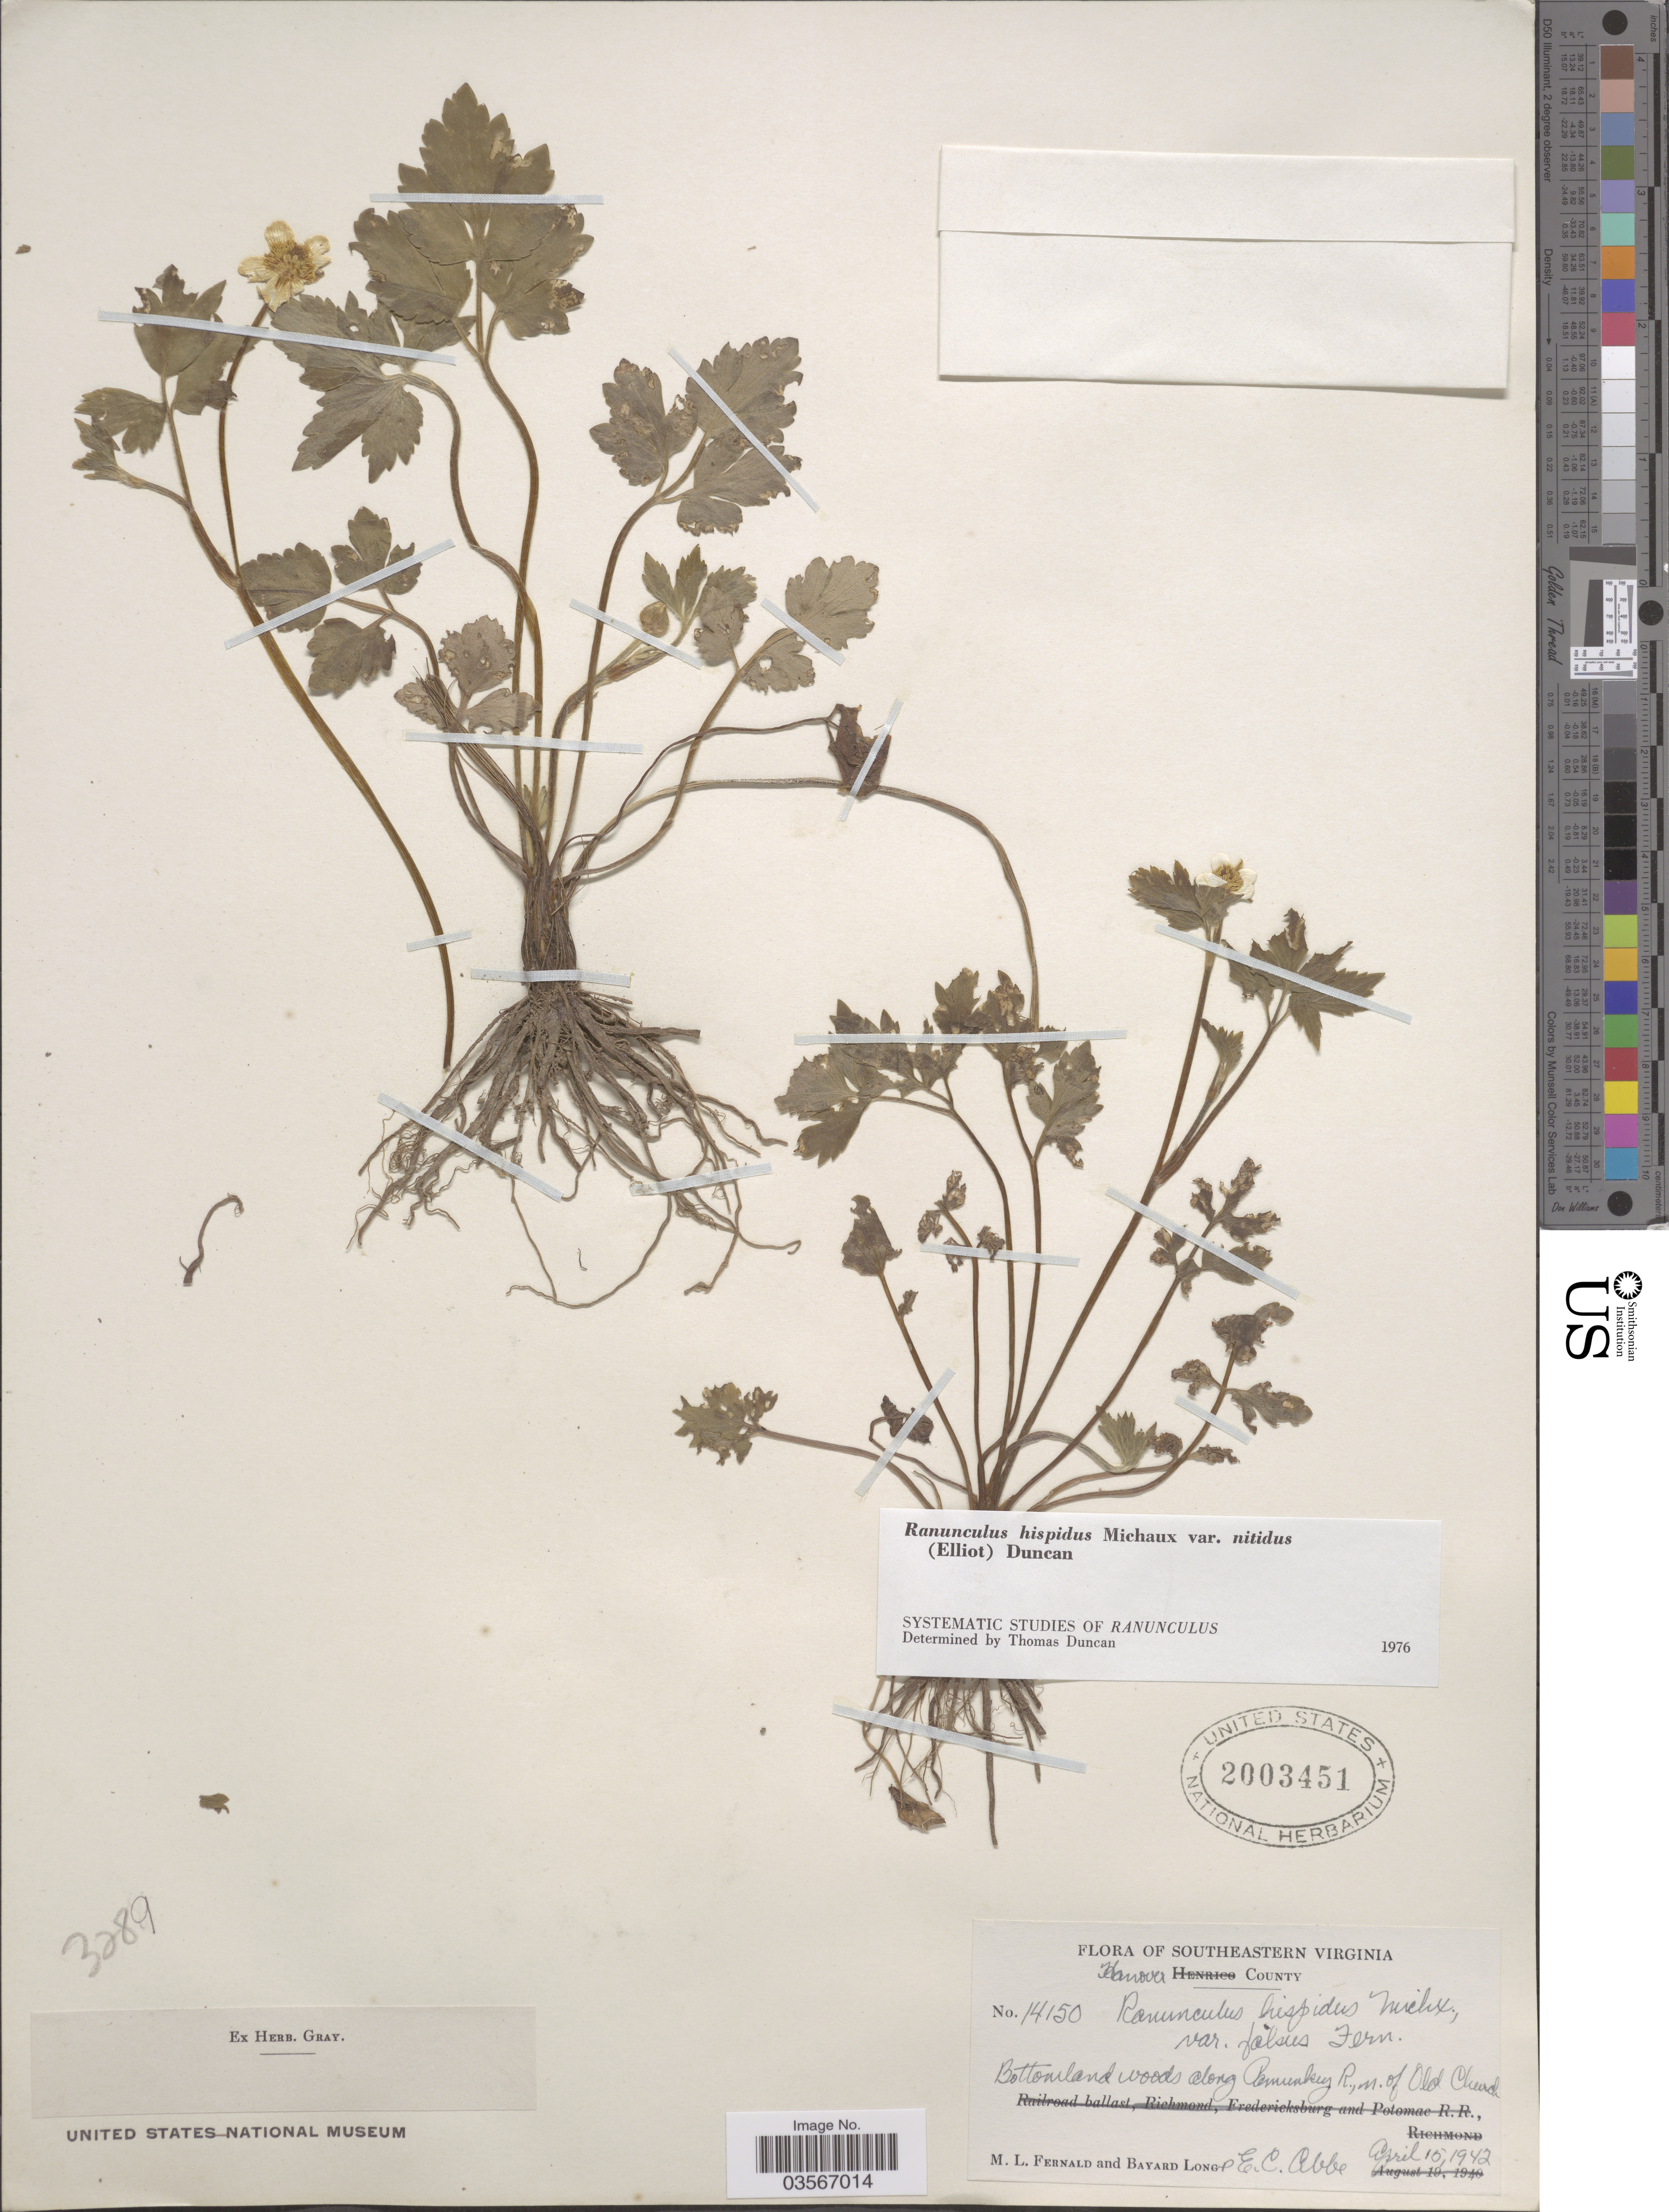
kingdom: Plantae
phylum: Tracheophyta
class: Magnoliopsida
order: Ranunculales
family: Ranunculaceae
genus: Ranunculus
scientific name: Ranunculus hispidus var. nitidus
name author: (Chapm.) T. Duncan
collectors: M. L. Fernald, B. Long & E. C. Abbe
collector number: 14150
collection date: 1942-04-15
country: United States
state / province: Virginia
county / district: Hanover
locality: Southeastern Virginia. Hanover County. Bottomland woods along Pamunkey R., n. of Old Church.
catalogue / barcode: US 2003451